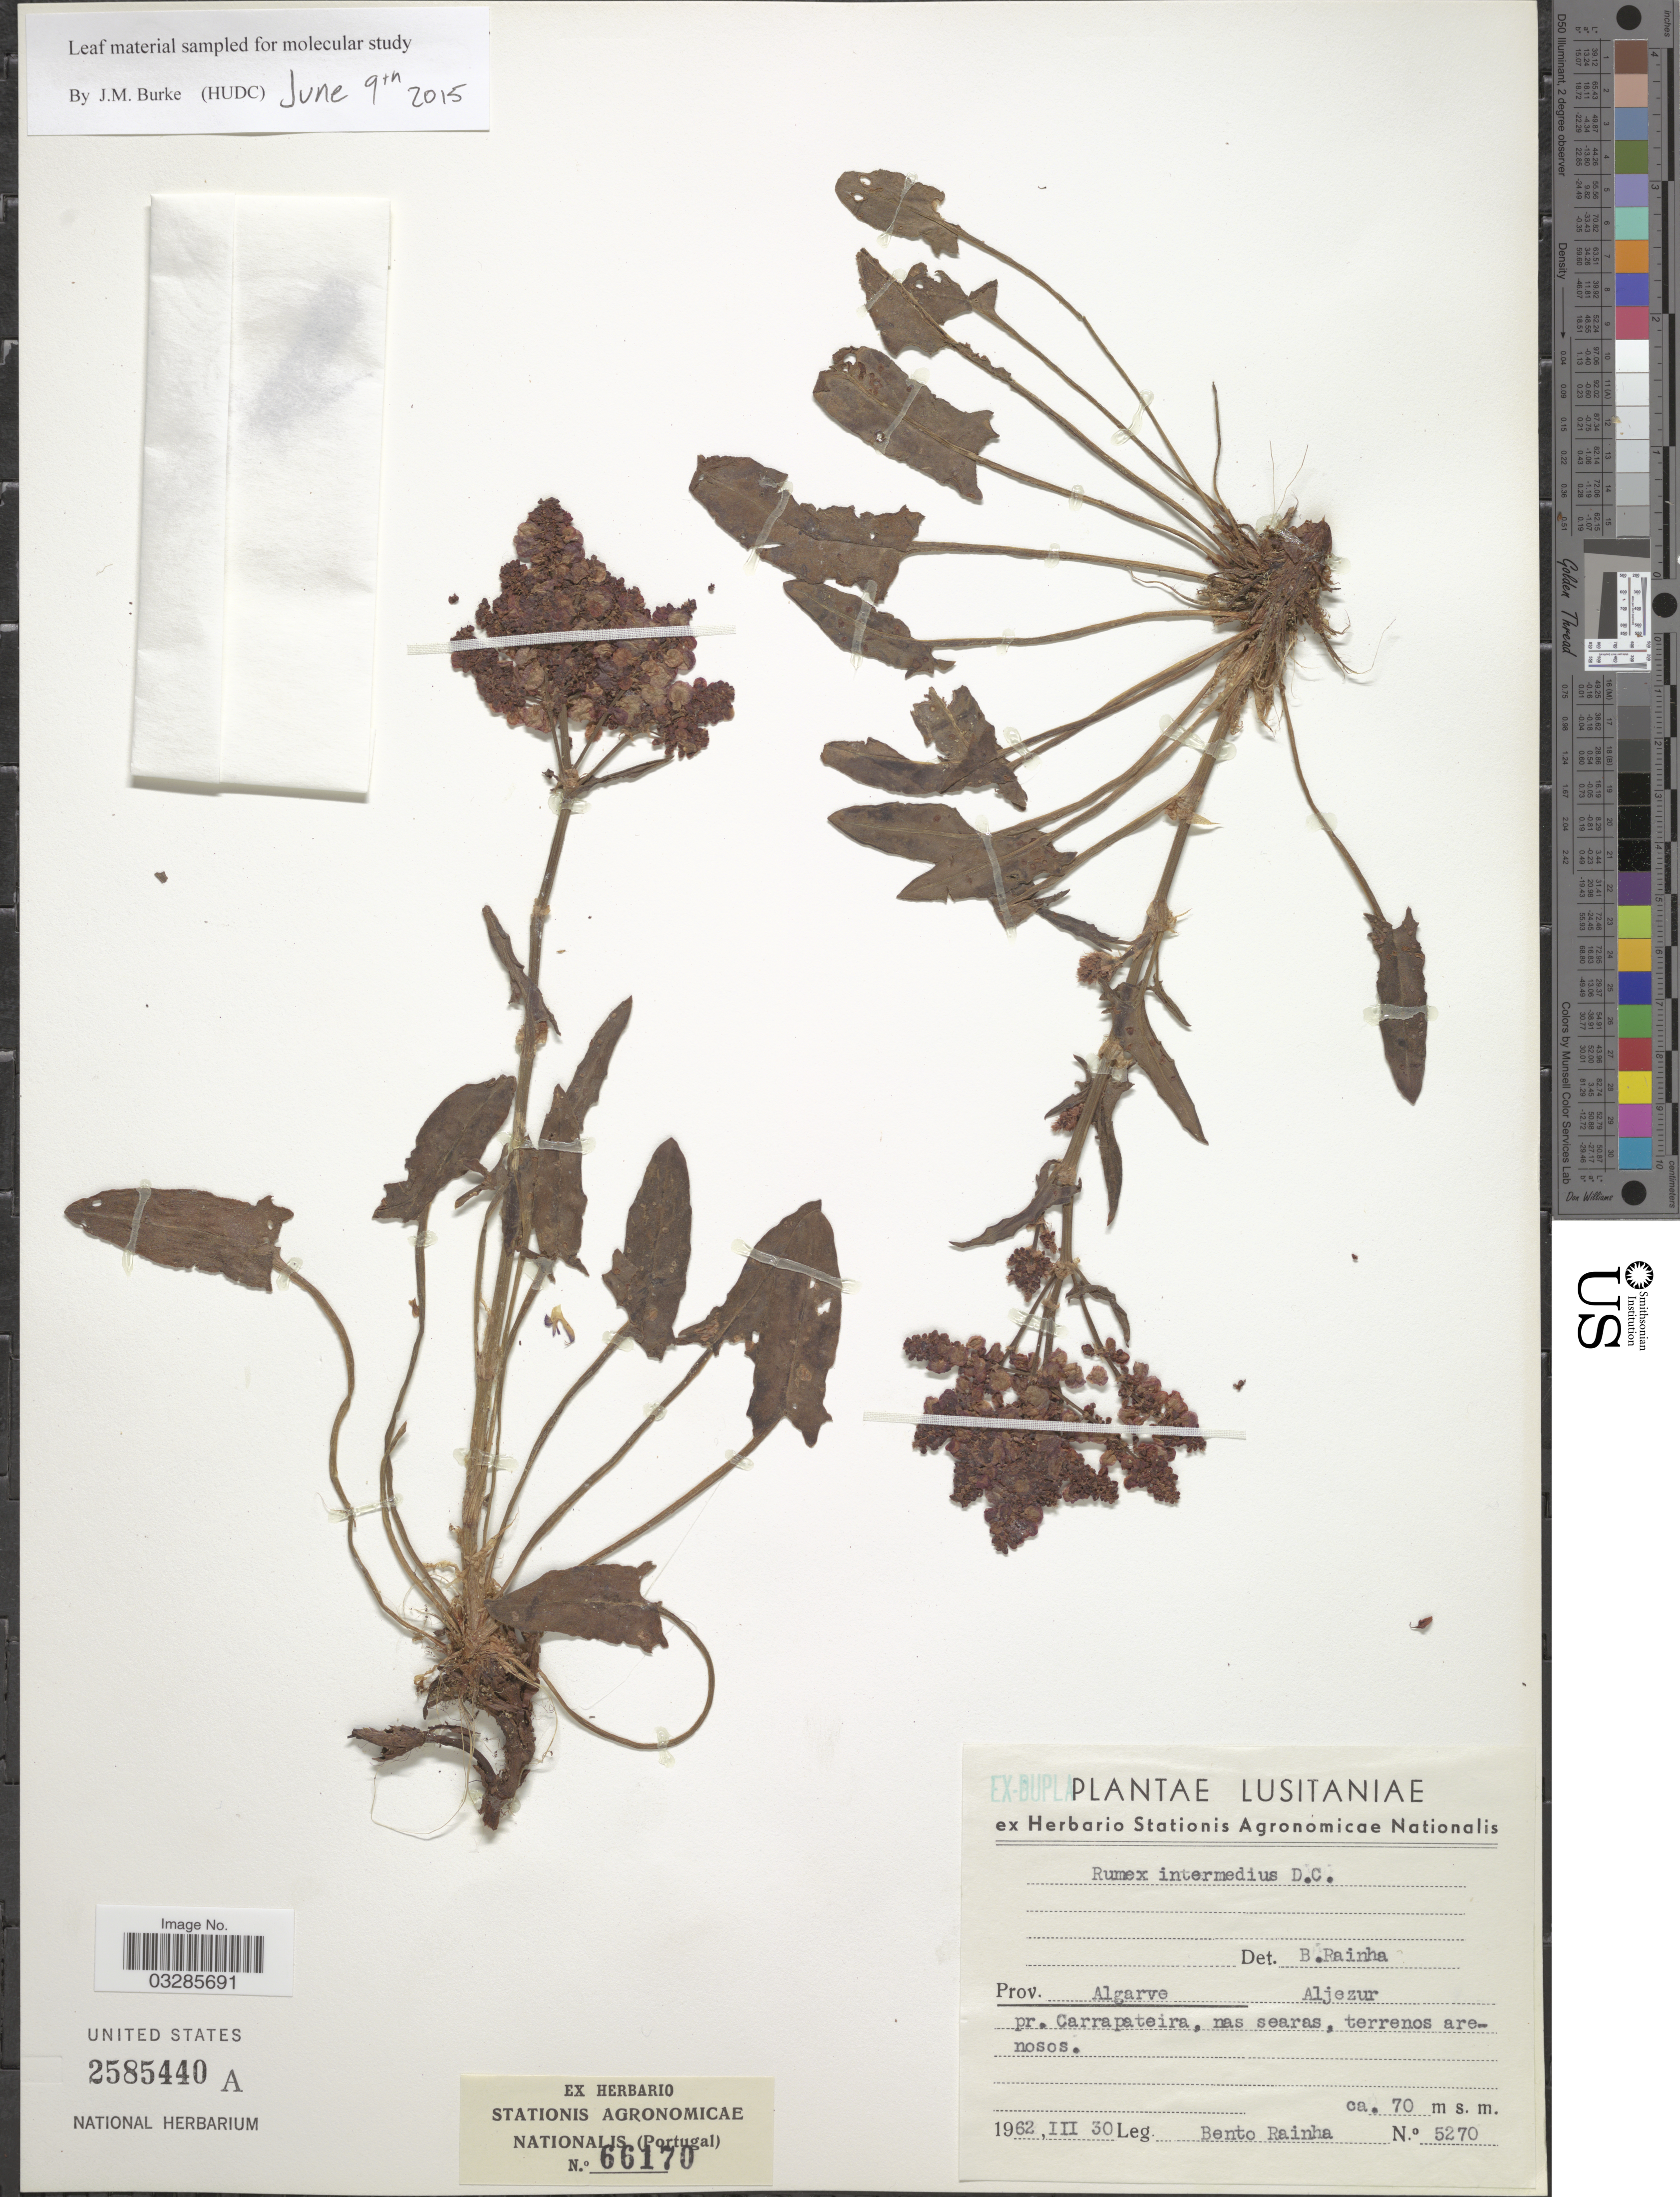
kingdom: Plantae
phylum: Tracheophyta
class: Magnoliopsida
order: Caryophyllales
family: Polygonaceae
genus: Rumex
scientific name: Rumex intermedius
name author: DC.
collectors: B. Rainha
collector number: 5270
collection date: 1962-03-30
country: Portugal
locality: Lusitaniae, Prov. Algarve, Aljezur pr. Carrapateira.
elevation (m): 70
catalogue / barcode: US 2585440A